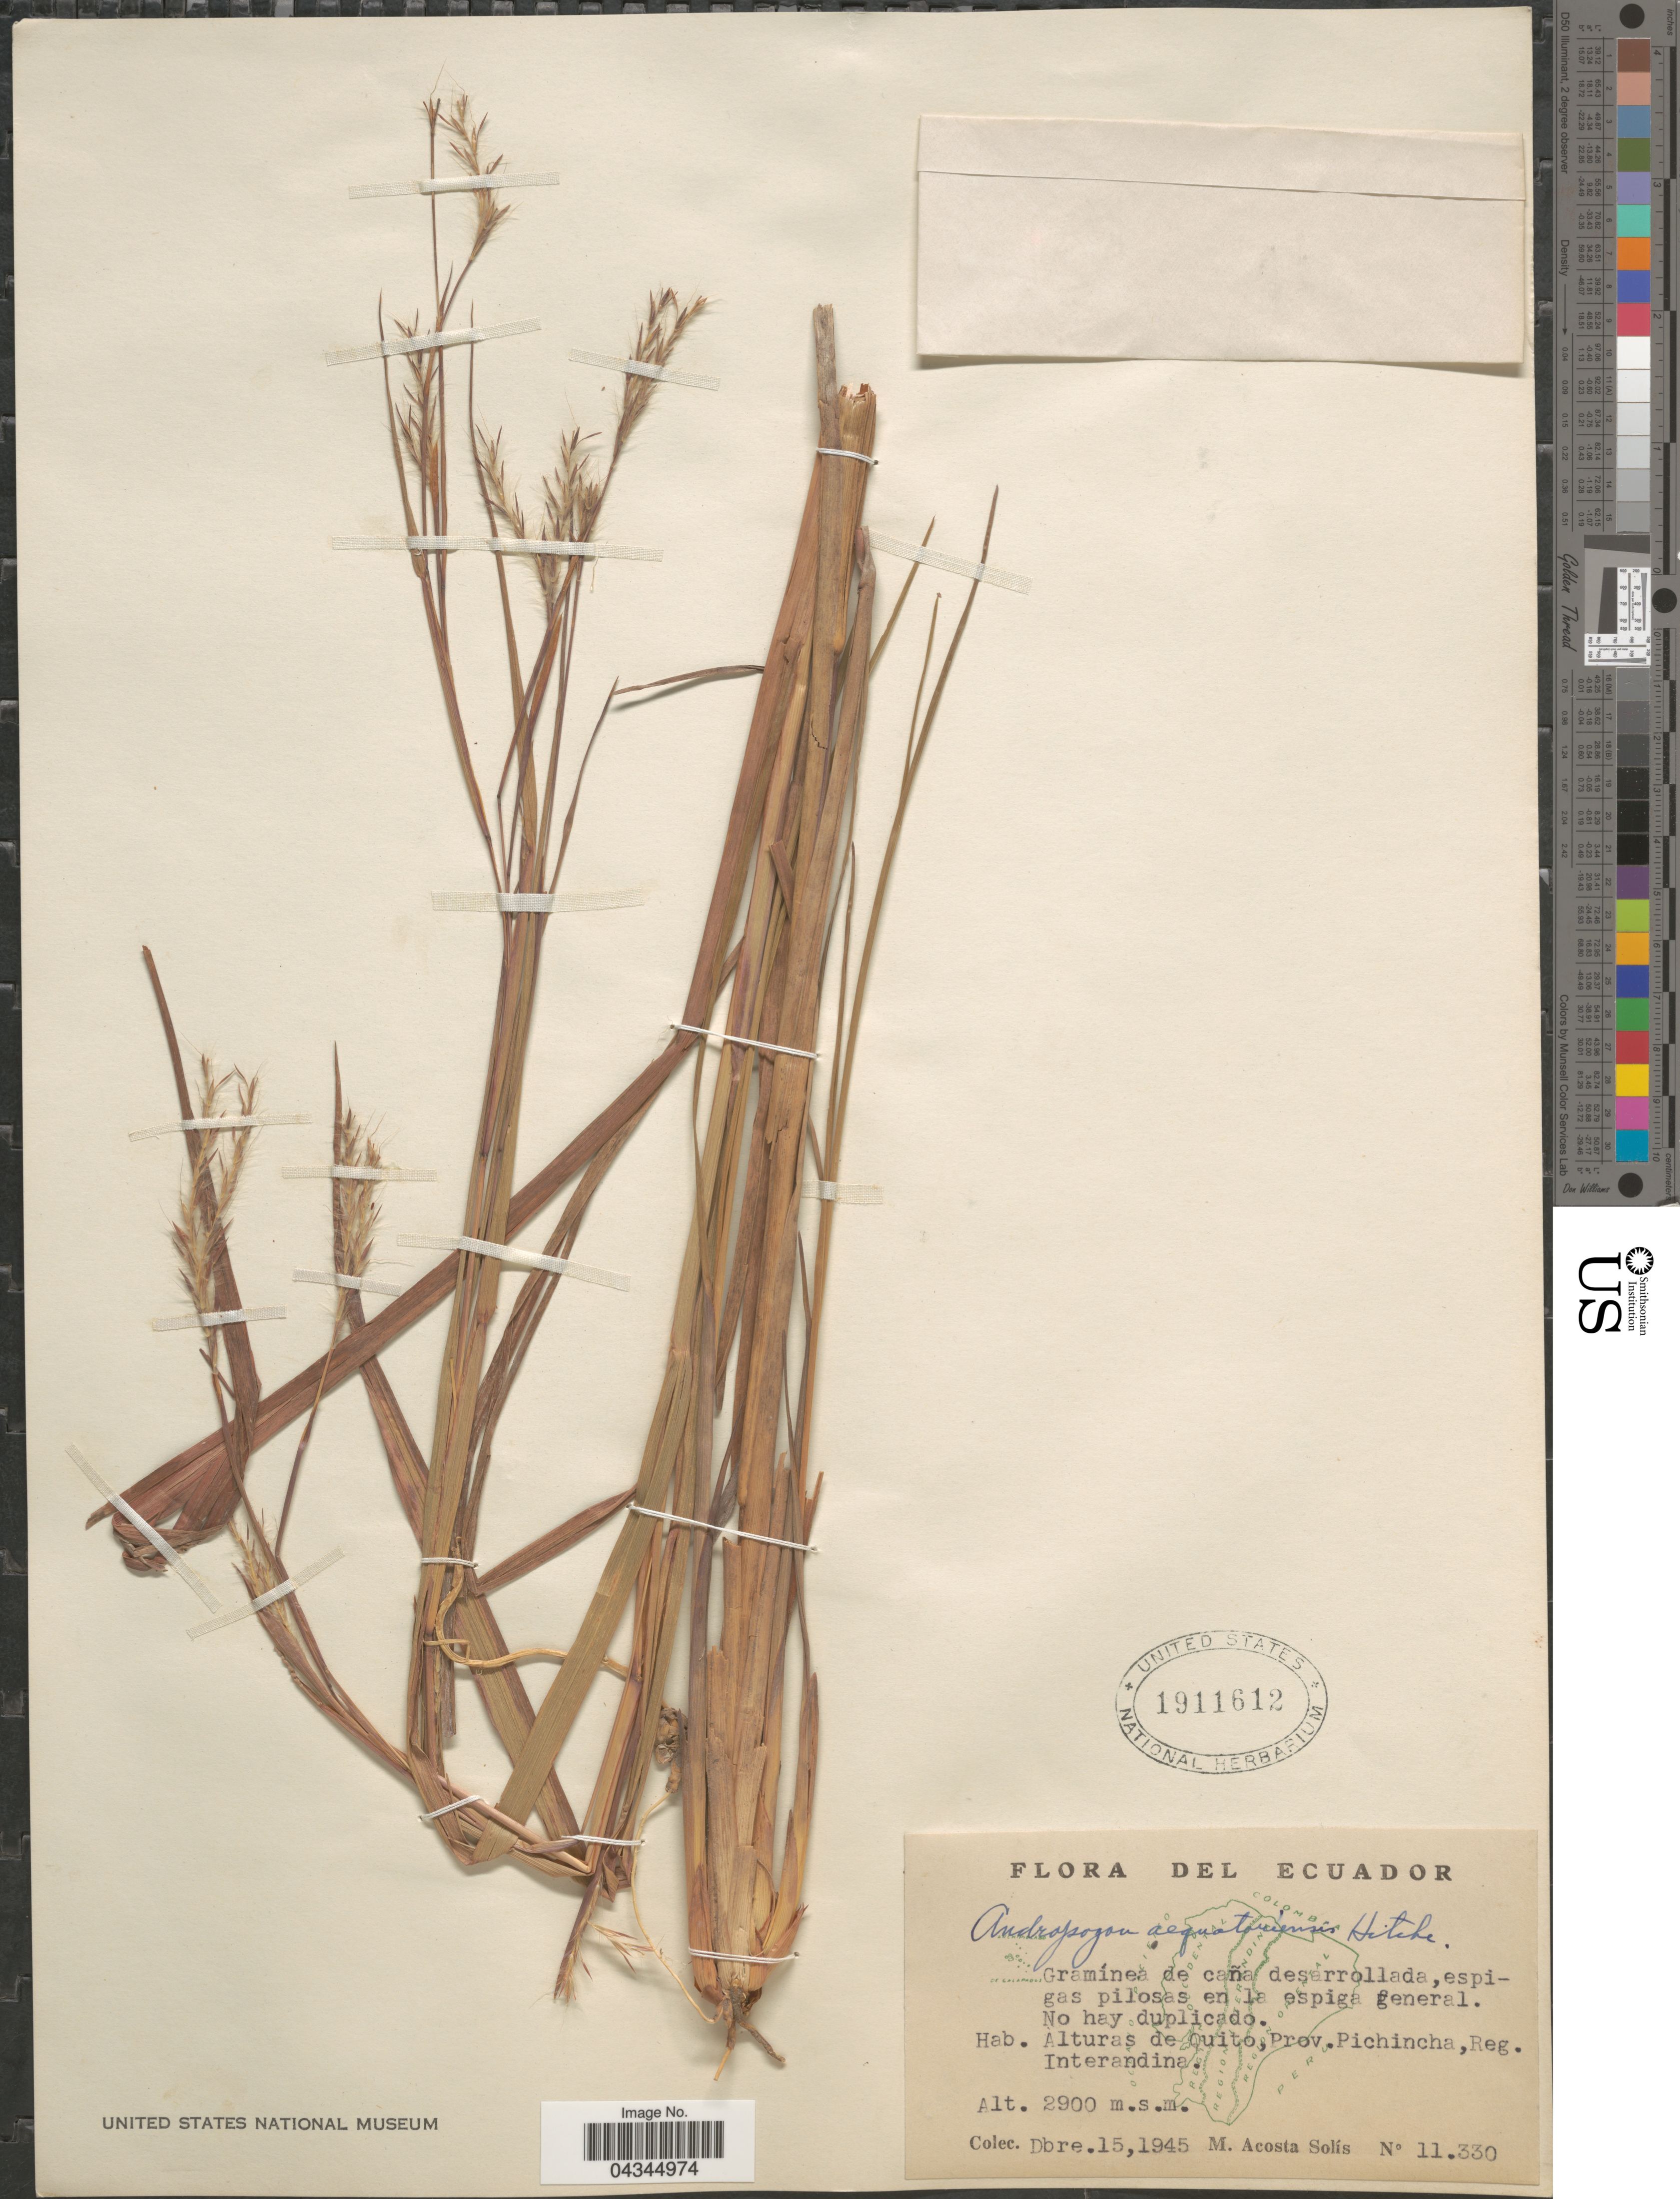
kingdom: Plantae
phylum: Tracheophyta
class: Liliopsida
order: Poales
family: Poaceae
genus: Andropogon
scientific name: Andropogon aequatoriensis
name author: Hitchc.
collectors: M. Acosta Solis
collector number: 11330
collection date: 1945-12-15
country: Ecuador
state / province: Pichincha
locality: Alturas de Quito, Reg. Interandina.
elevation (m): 2900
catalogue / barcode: US 1911612